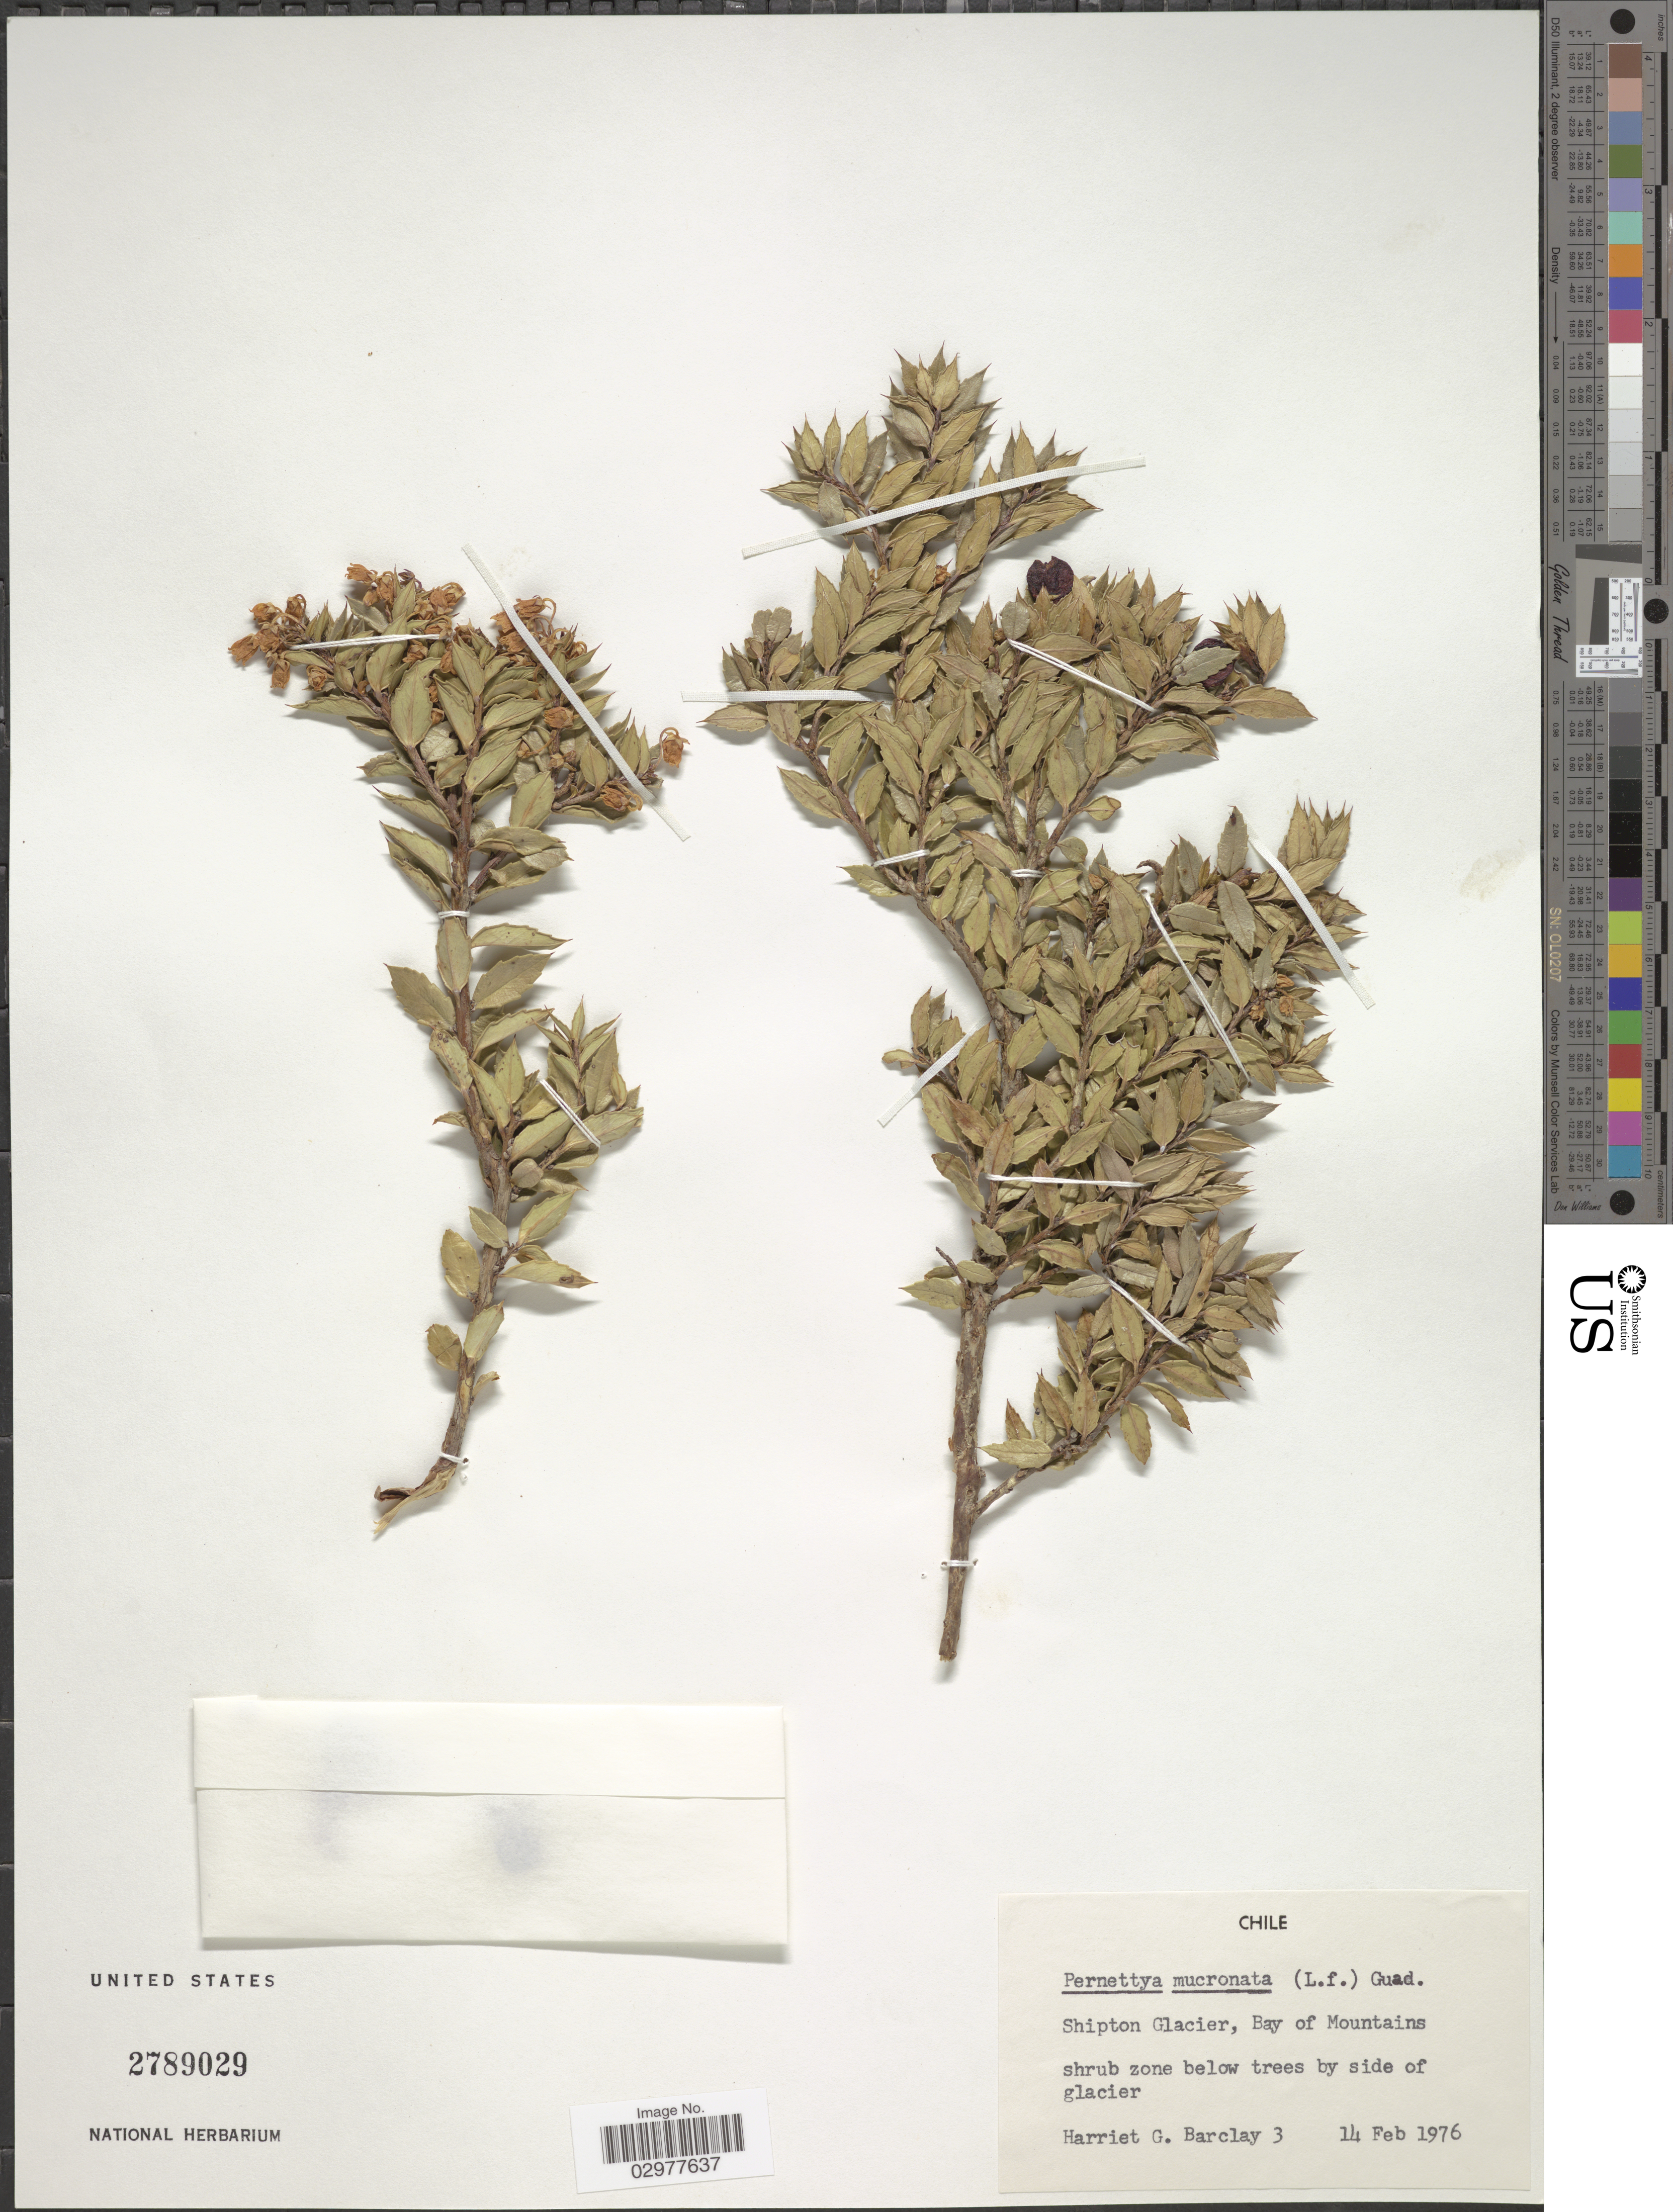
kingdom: Plantae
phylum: Tracheophyta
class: Magnoliopsida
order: Ericales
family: Ericaceae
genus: Pernettya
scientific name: Pernettya mucronata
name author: (L. f.) Gaudich. ex A. Spreng.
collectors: H. G. Barclay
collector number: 3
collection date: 1976-02-14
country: Chile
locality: Shipton Glacier, Bay of Mountains.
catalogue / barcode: US 2789029